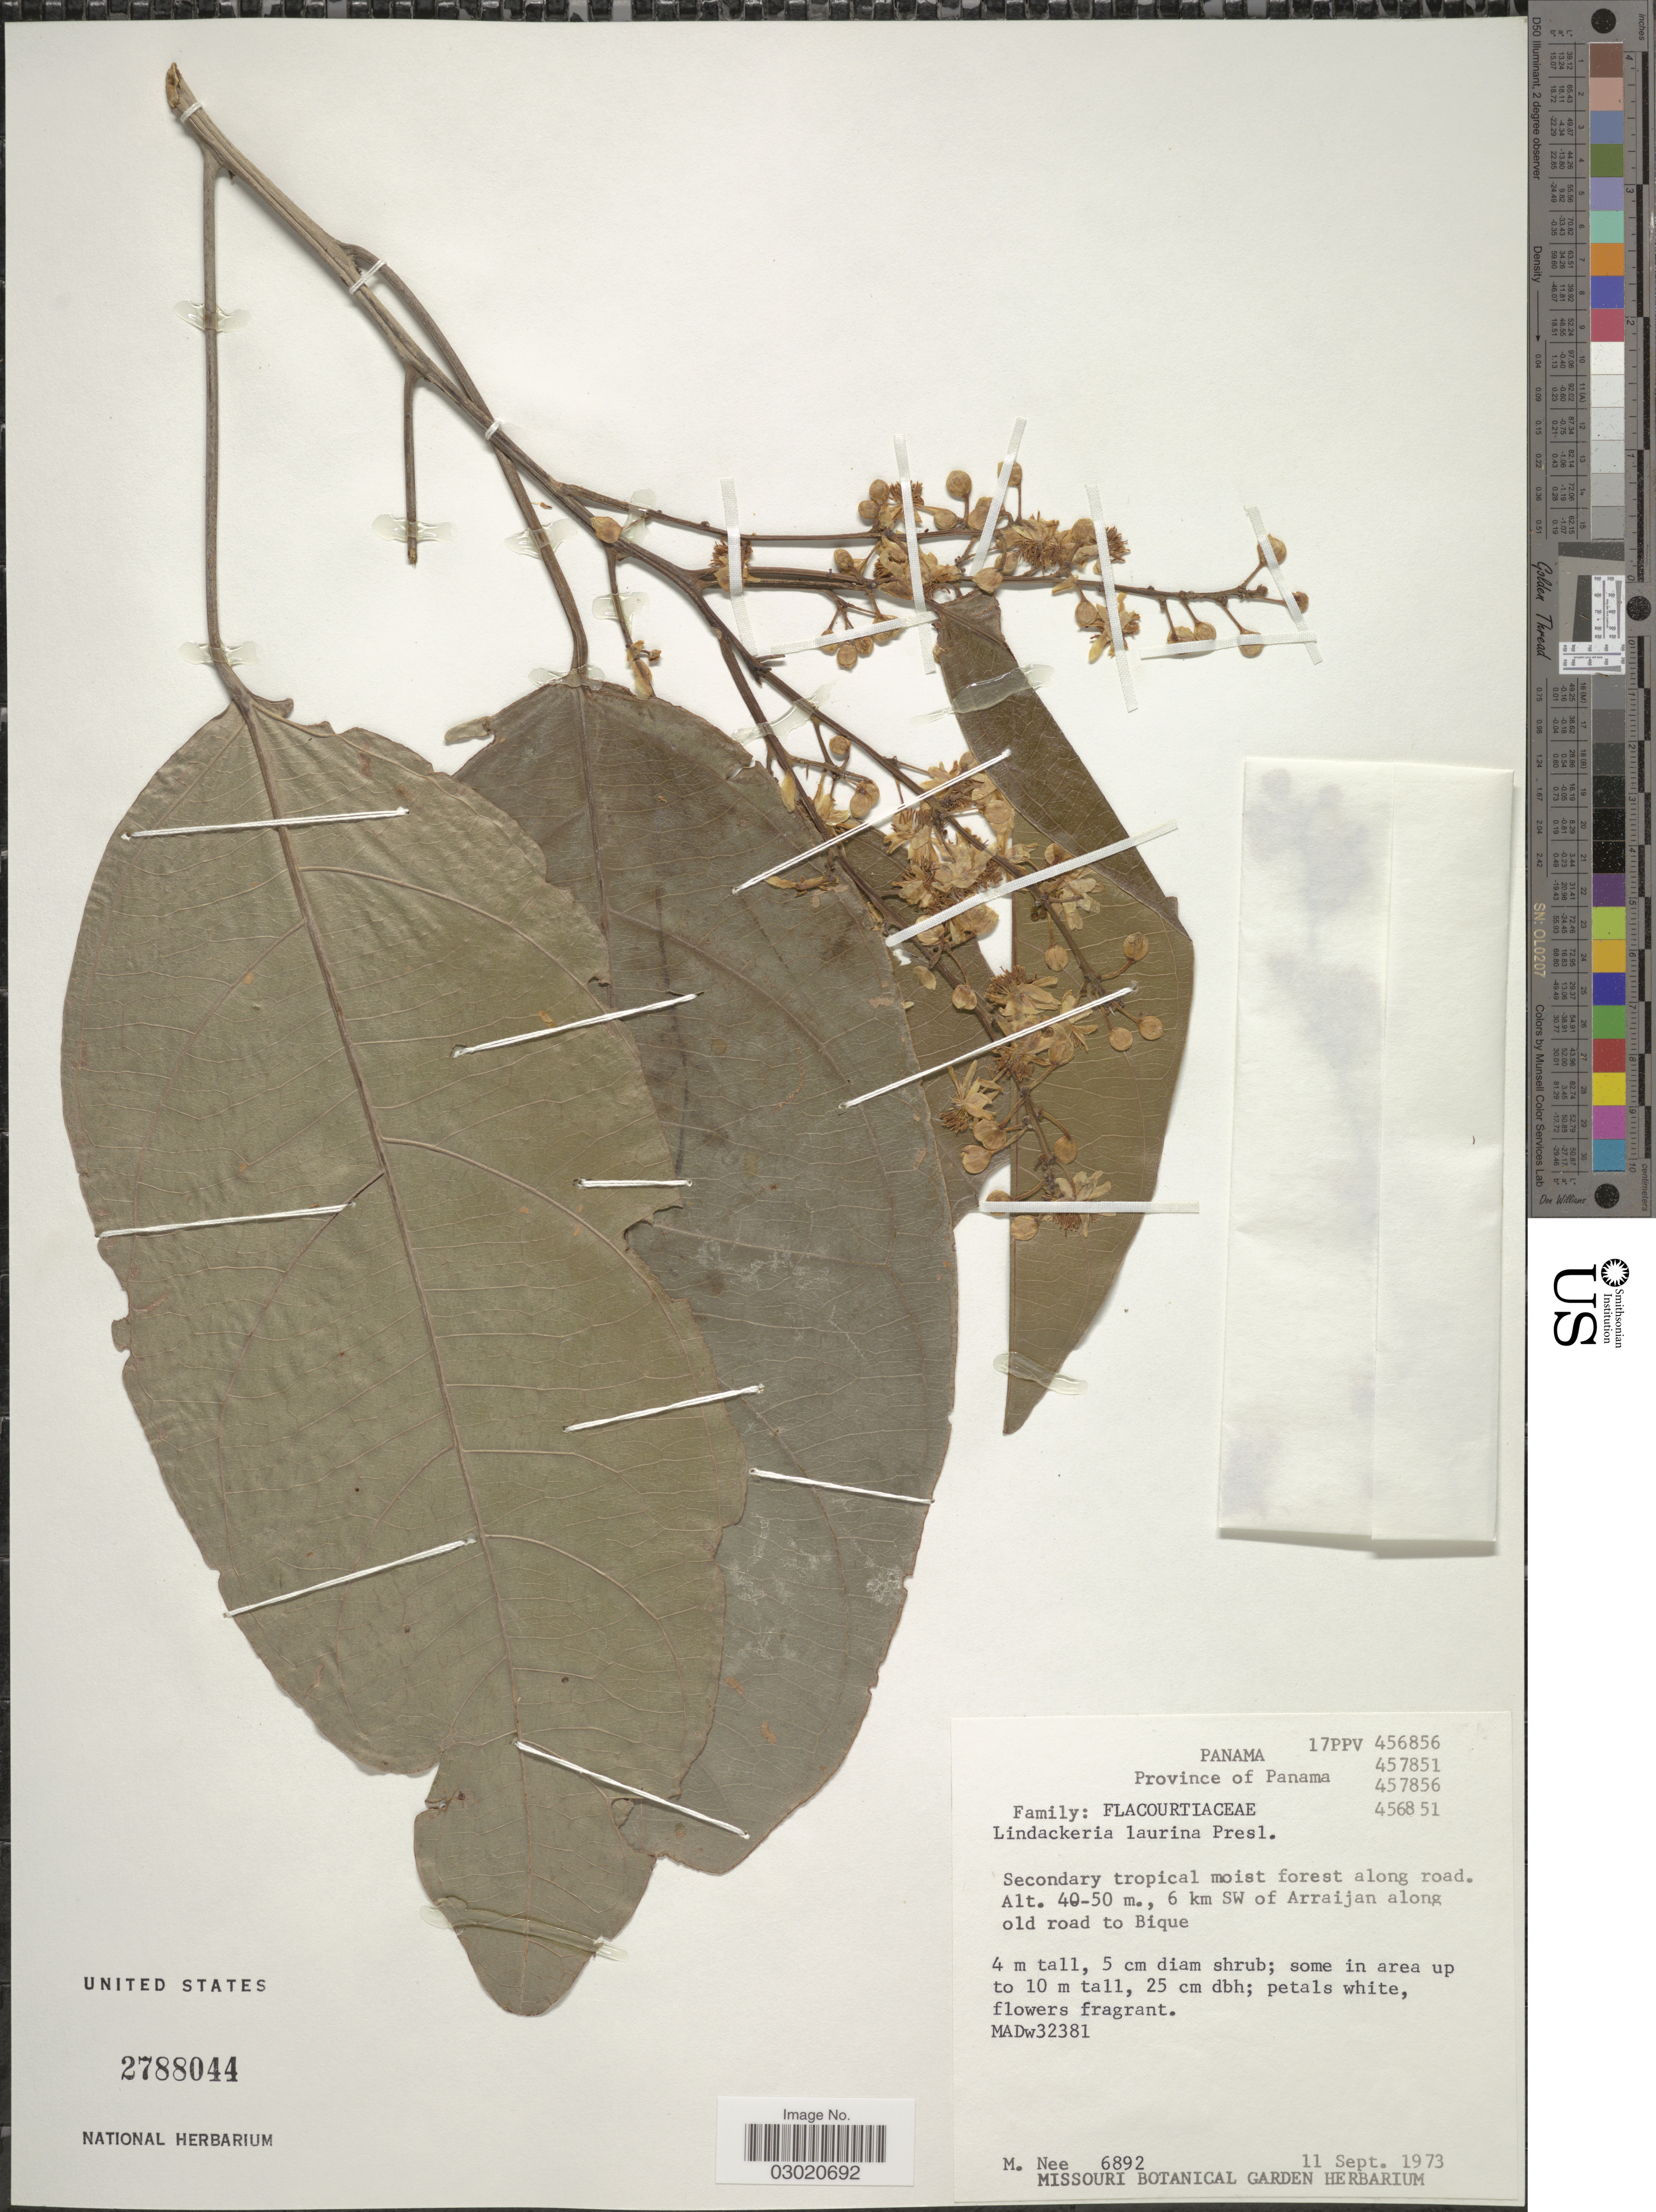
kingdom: Plantae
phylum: Tracheophyta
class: Magnoliopsida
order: Malpighiales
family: Achariaceae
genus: Lindackeria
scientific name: Lindackeria laurina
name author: C. Presl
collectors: M. Nee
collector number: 6892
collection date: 1973-09-11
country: Panama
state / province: Panamá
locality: Province of Panama, Secondary tropical moist forest along road, 6 km SW of Arraijan along old road to Bique.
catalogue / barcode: US 2788044